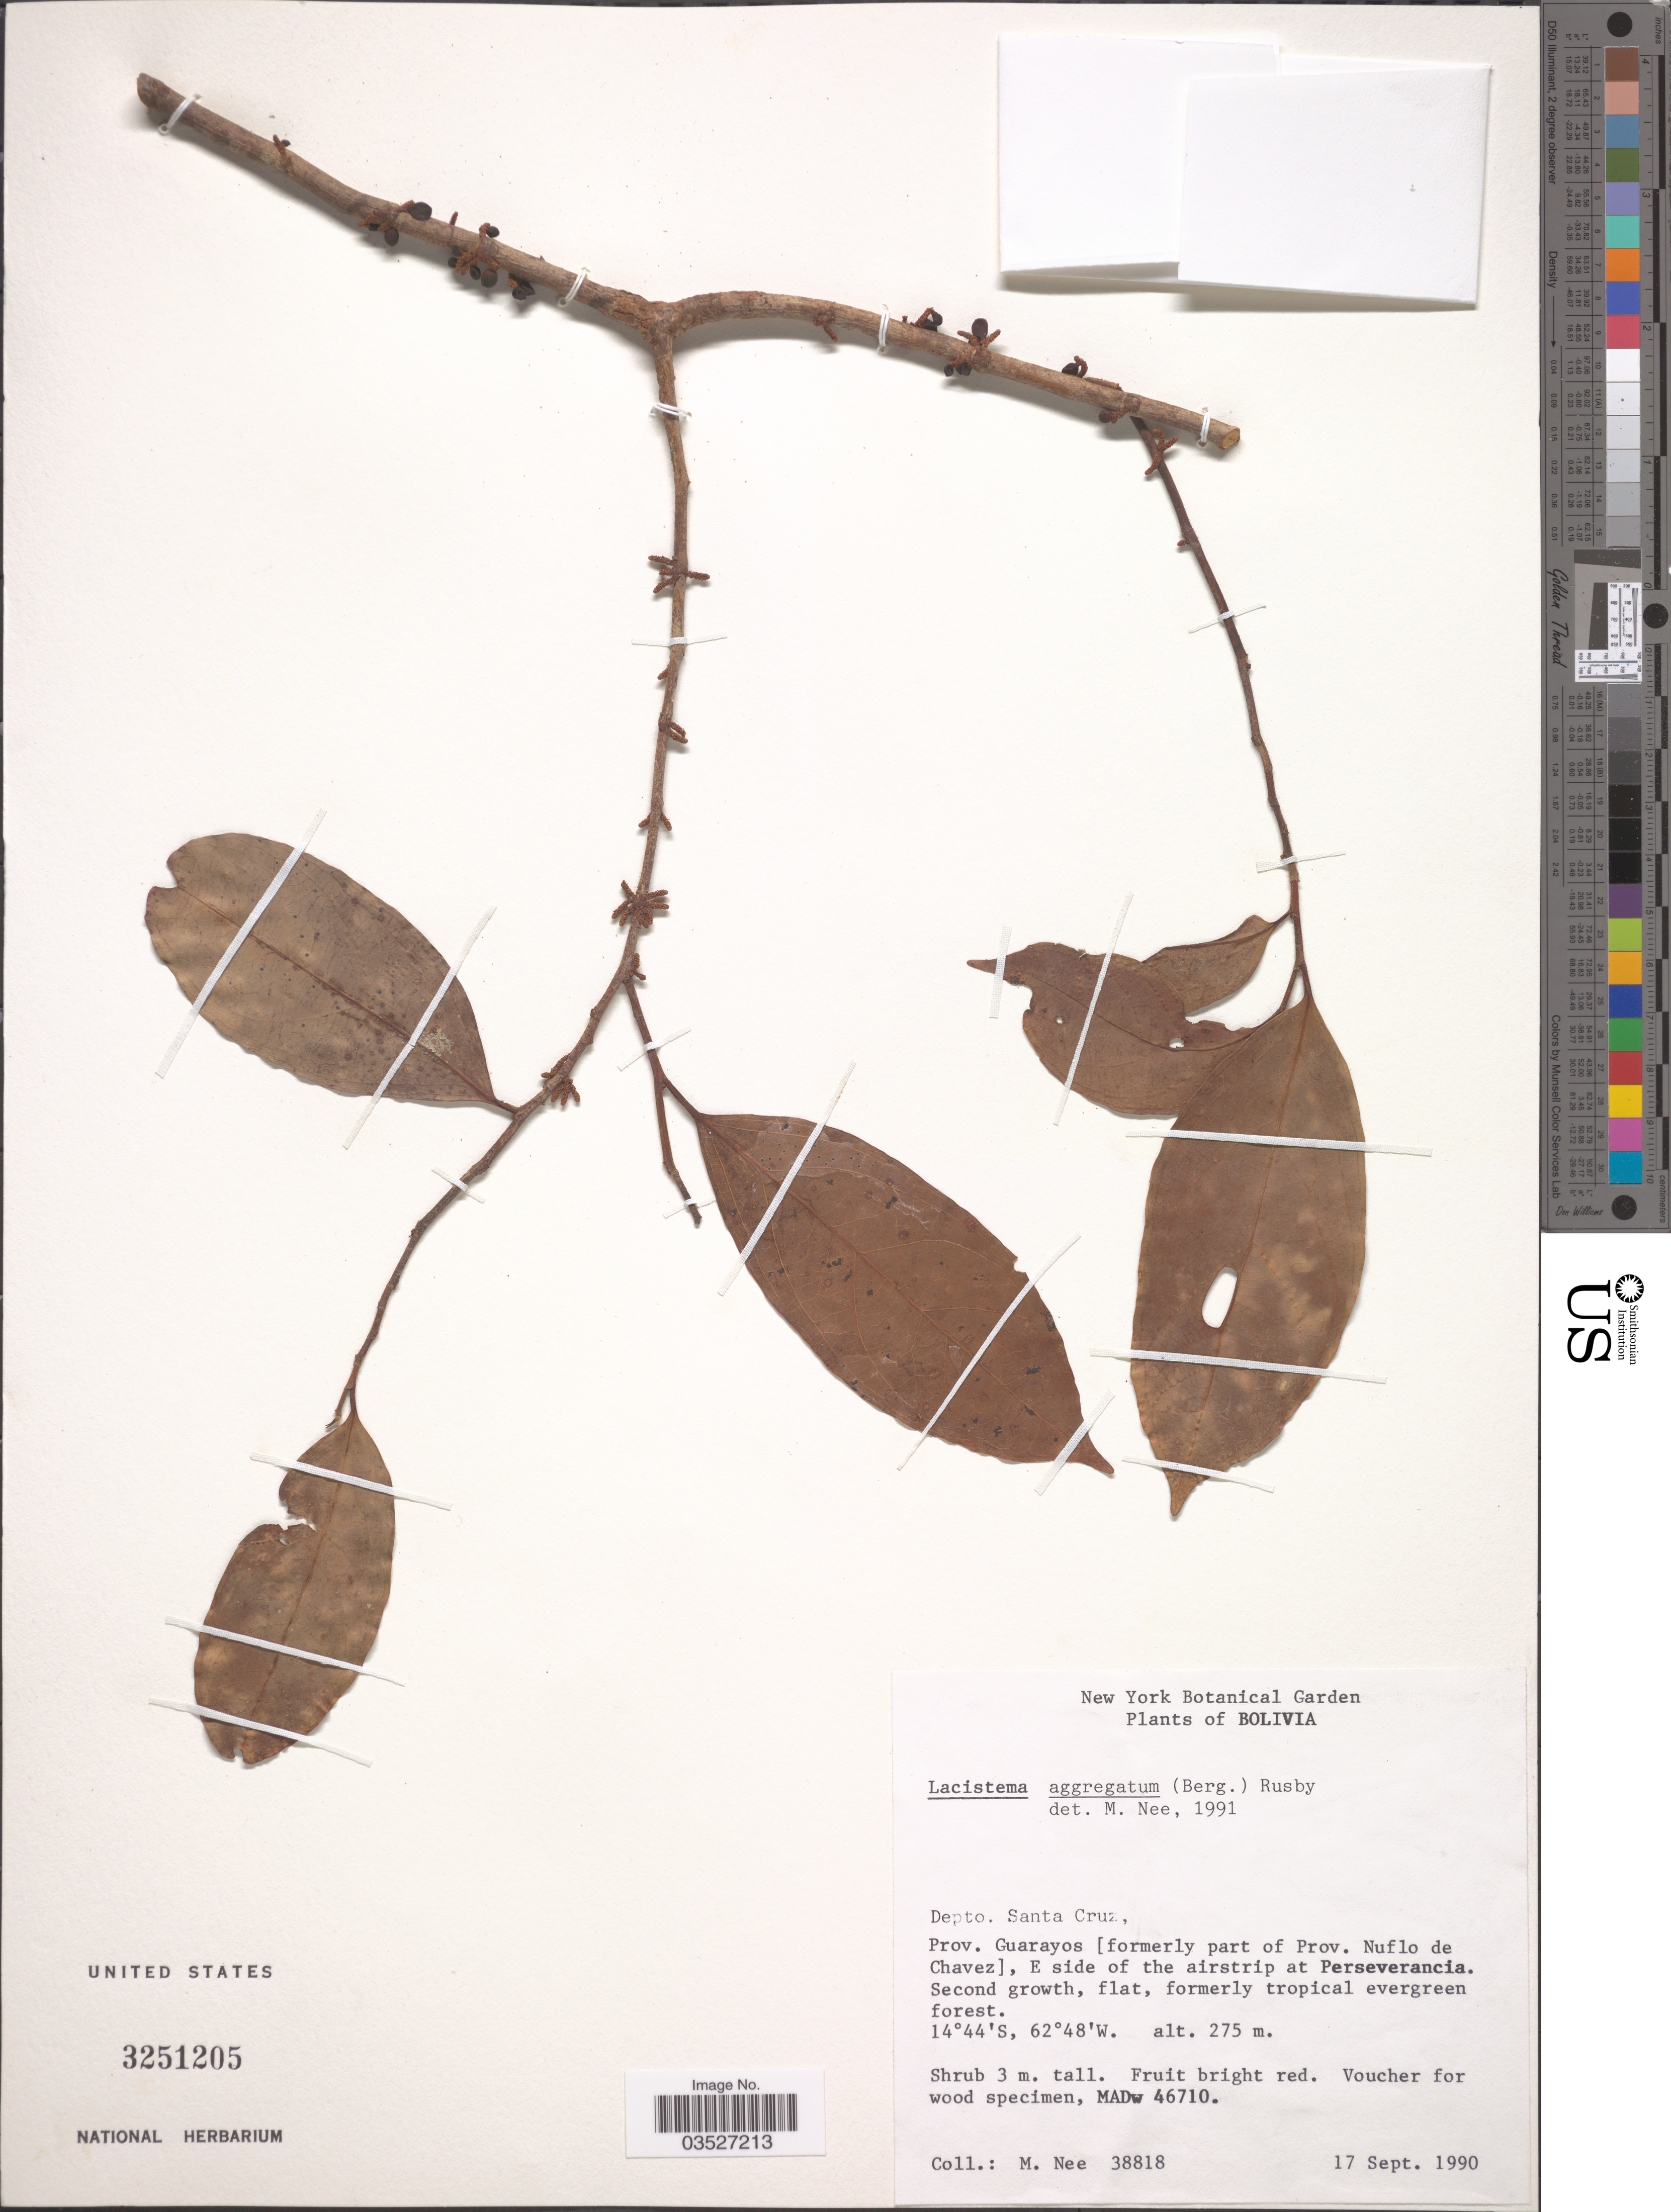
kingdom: Plantae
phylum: Tracheophyta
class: Magnoliopsida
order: Malpighiales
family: Lacistemataceae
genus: Lacistema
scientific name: Lacistema aggregatum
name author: (P.J. Bergius) Rusby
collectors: M. Nee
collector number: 38818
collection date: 1990-09-17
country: Bolivia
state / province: Santa Cruz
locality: Depto. Santa Cruz, Prov. Guarayos [formerly part of Prov. Nuflo de Chavez], E side of the airstrip at Perseverancia.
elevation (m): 275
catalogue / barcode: US 3251205